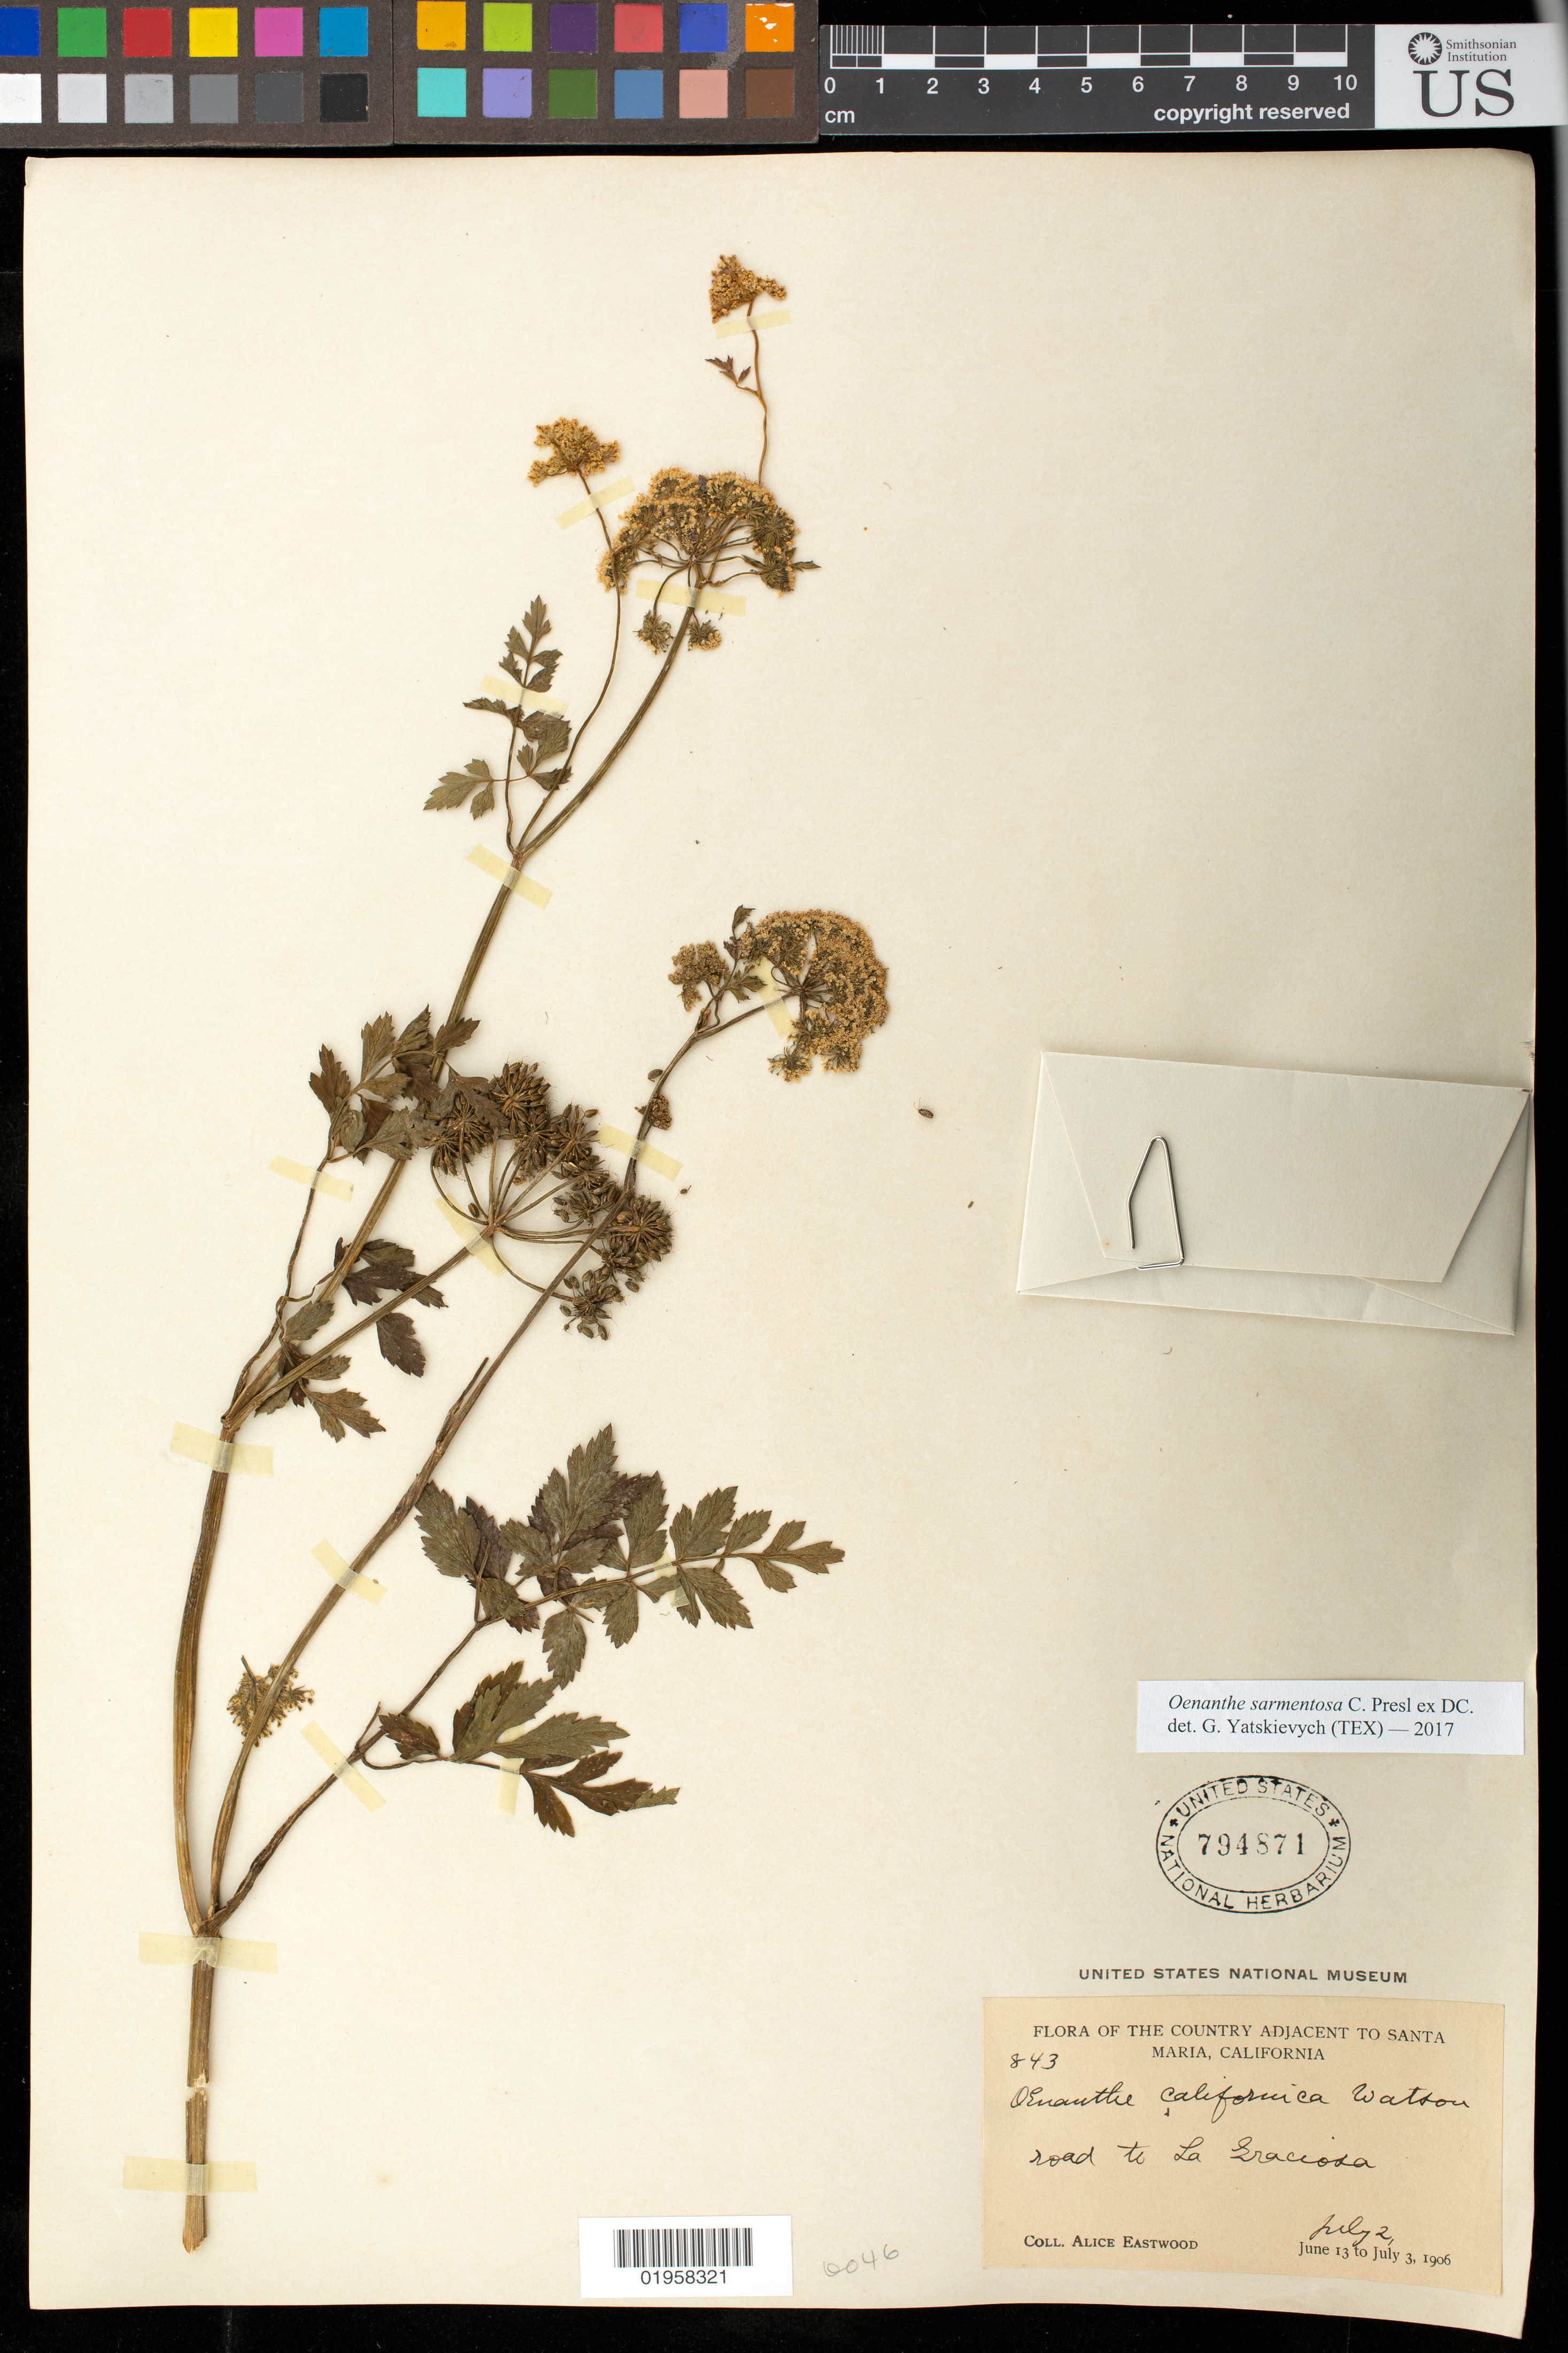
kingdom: Plantae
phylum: Tracheophyta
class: Magnoliopsida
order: Apiales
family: Apiaceae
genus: Oenanthe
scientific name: Oenanthe sarmentosa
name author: C. Presl ex DC.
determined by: Yatskievych, G. A.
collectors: A. Eastwood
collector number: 843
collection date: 1906-07-02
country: United States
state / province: California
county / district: Santa Barbara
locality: Santa Maria, road to La Graciosa [?]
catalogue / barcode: US 794871